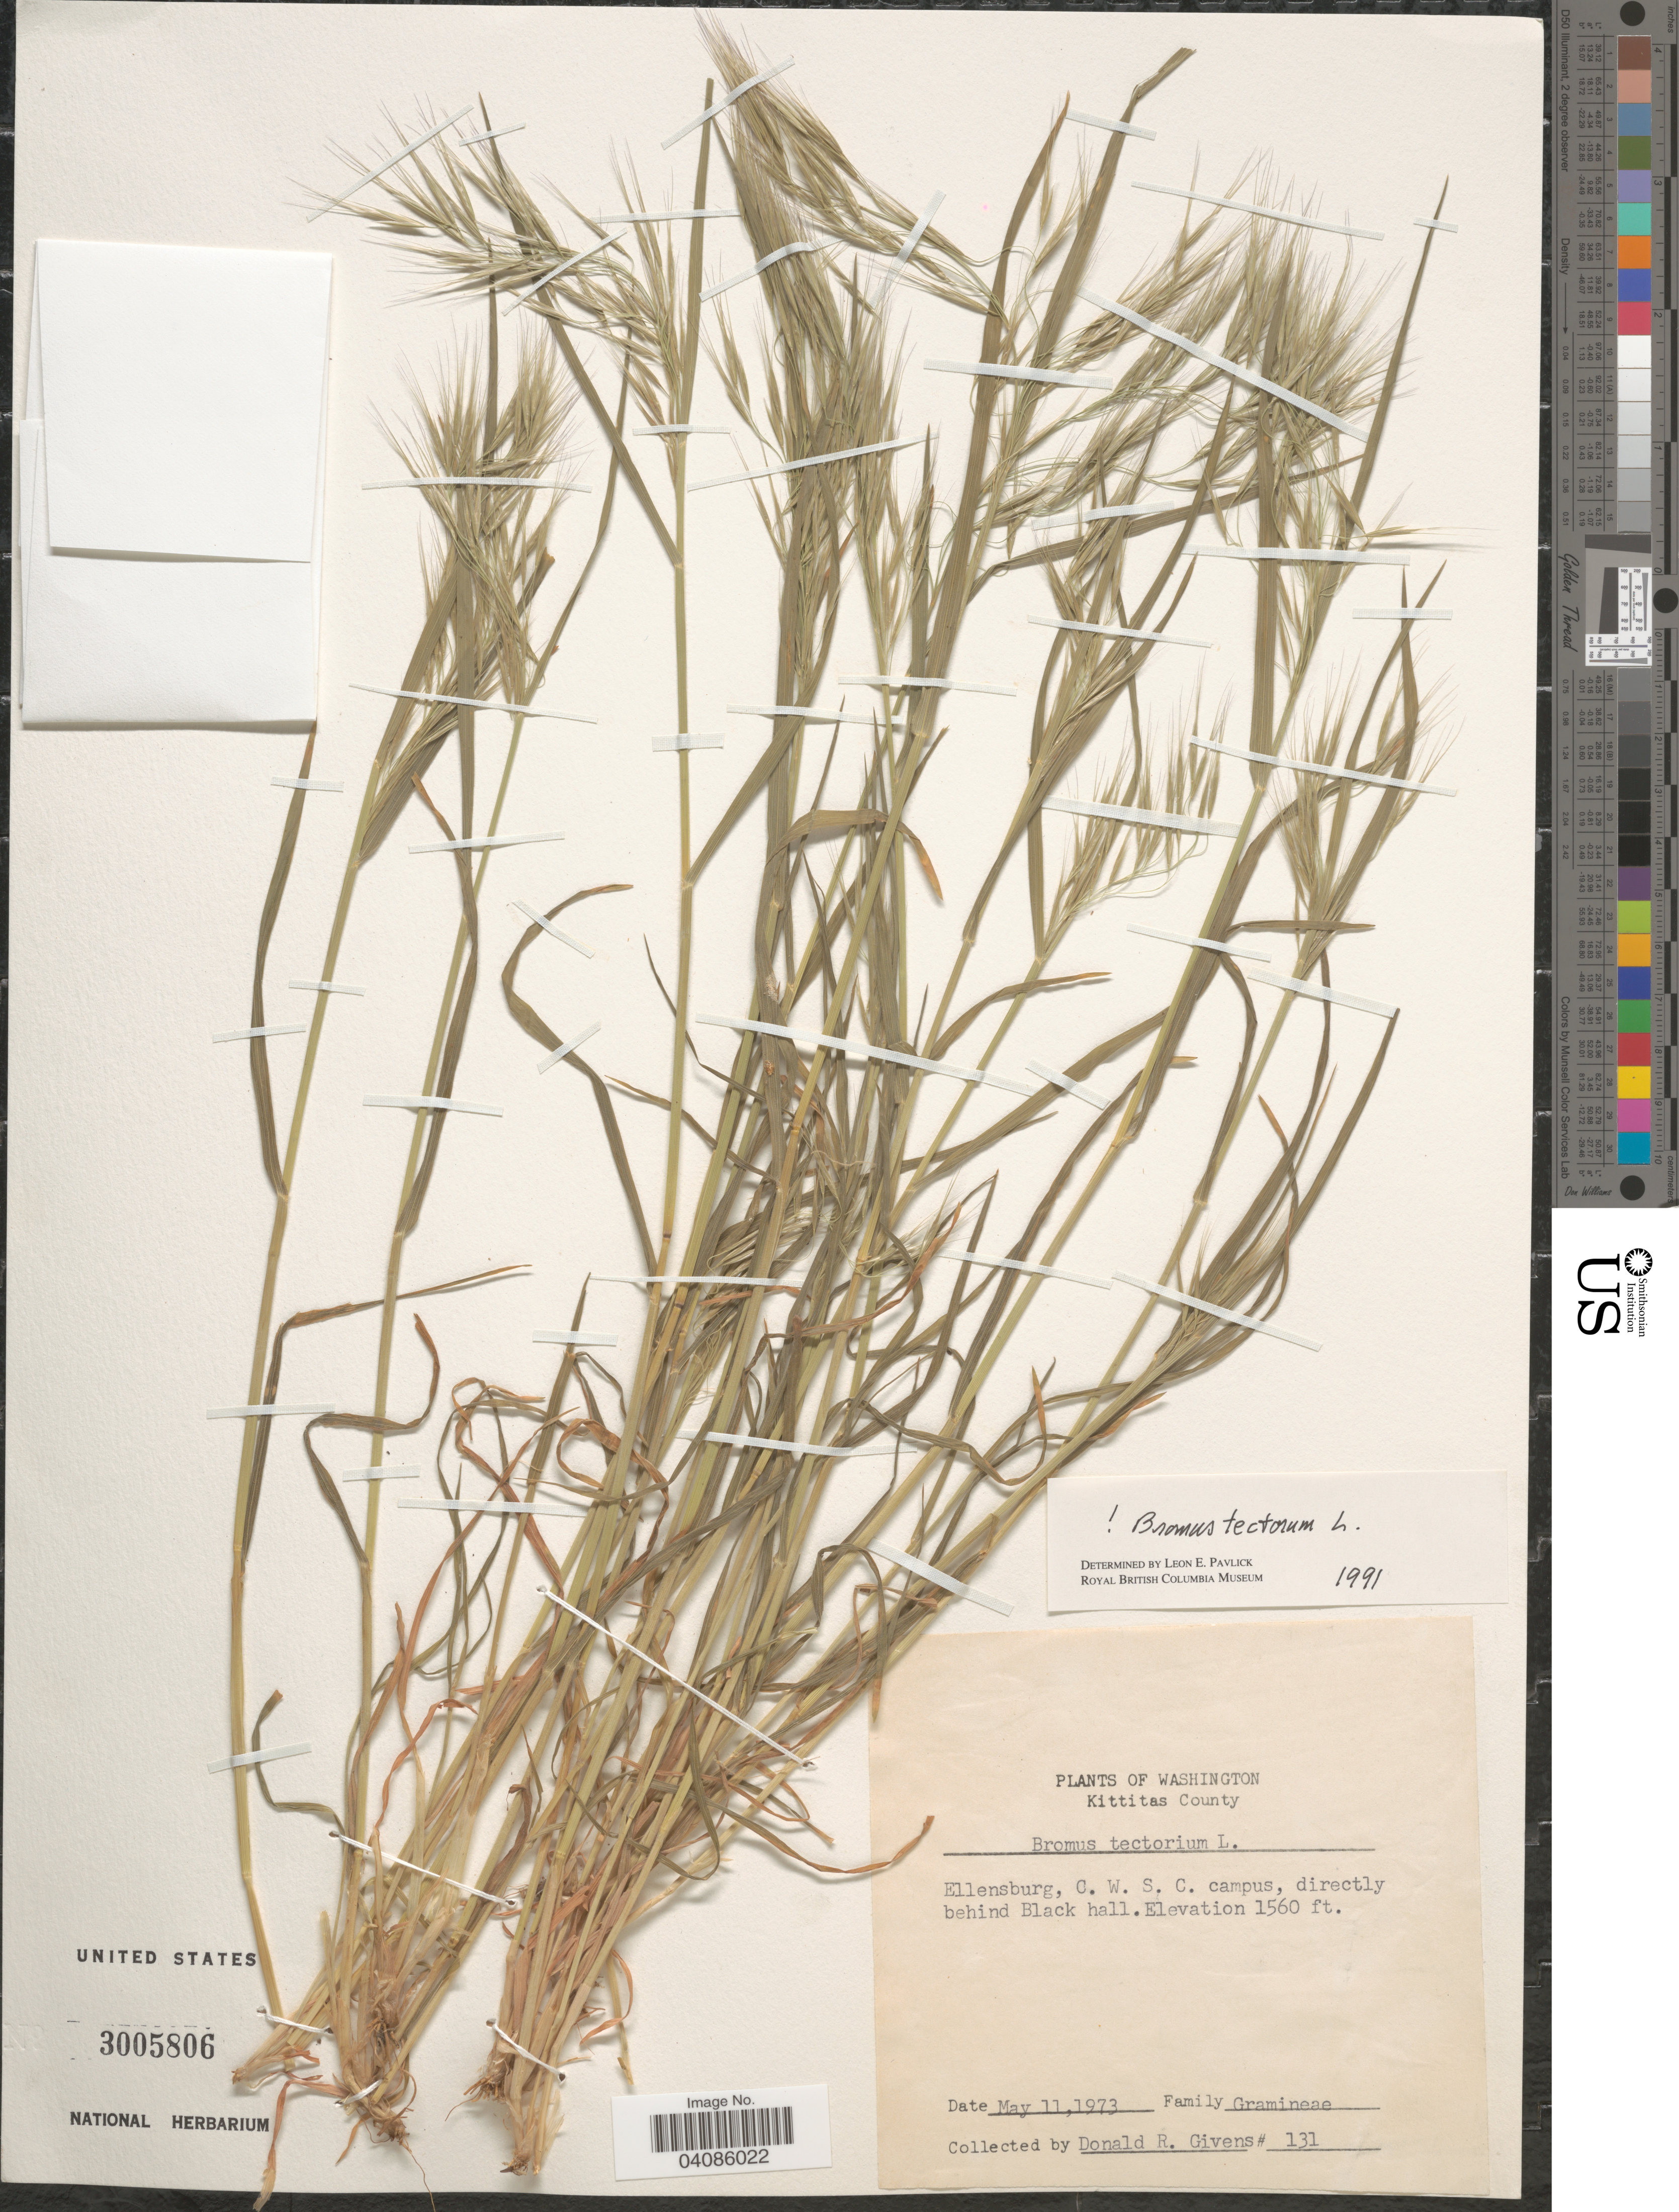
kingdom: Plantae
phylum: Tracheophyta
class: Liliopsida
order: Poales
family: Poaceae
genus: Bromus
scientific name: Bromus tectorum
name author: L.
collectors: D. Givens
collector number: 131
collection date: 1973-05-11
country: United States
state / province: Washington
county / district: Kittitas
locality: Kittitas County. Ellensburg, C.W.S.C. campus, directly behind Black hall.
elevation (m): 475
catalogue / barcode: US 3005806